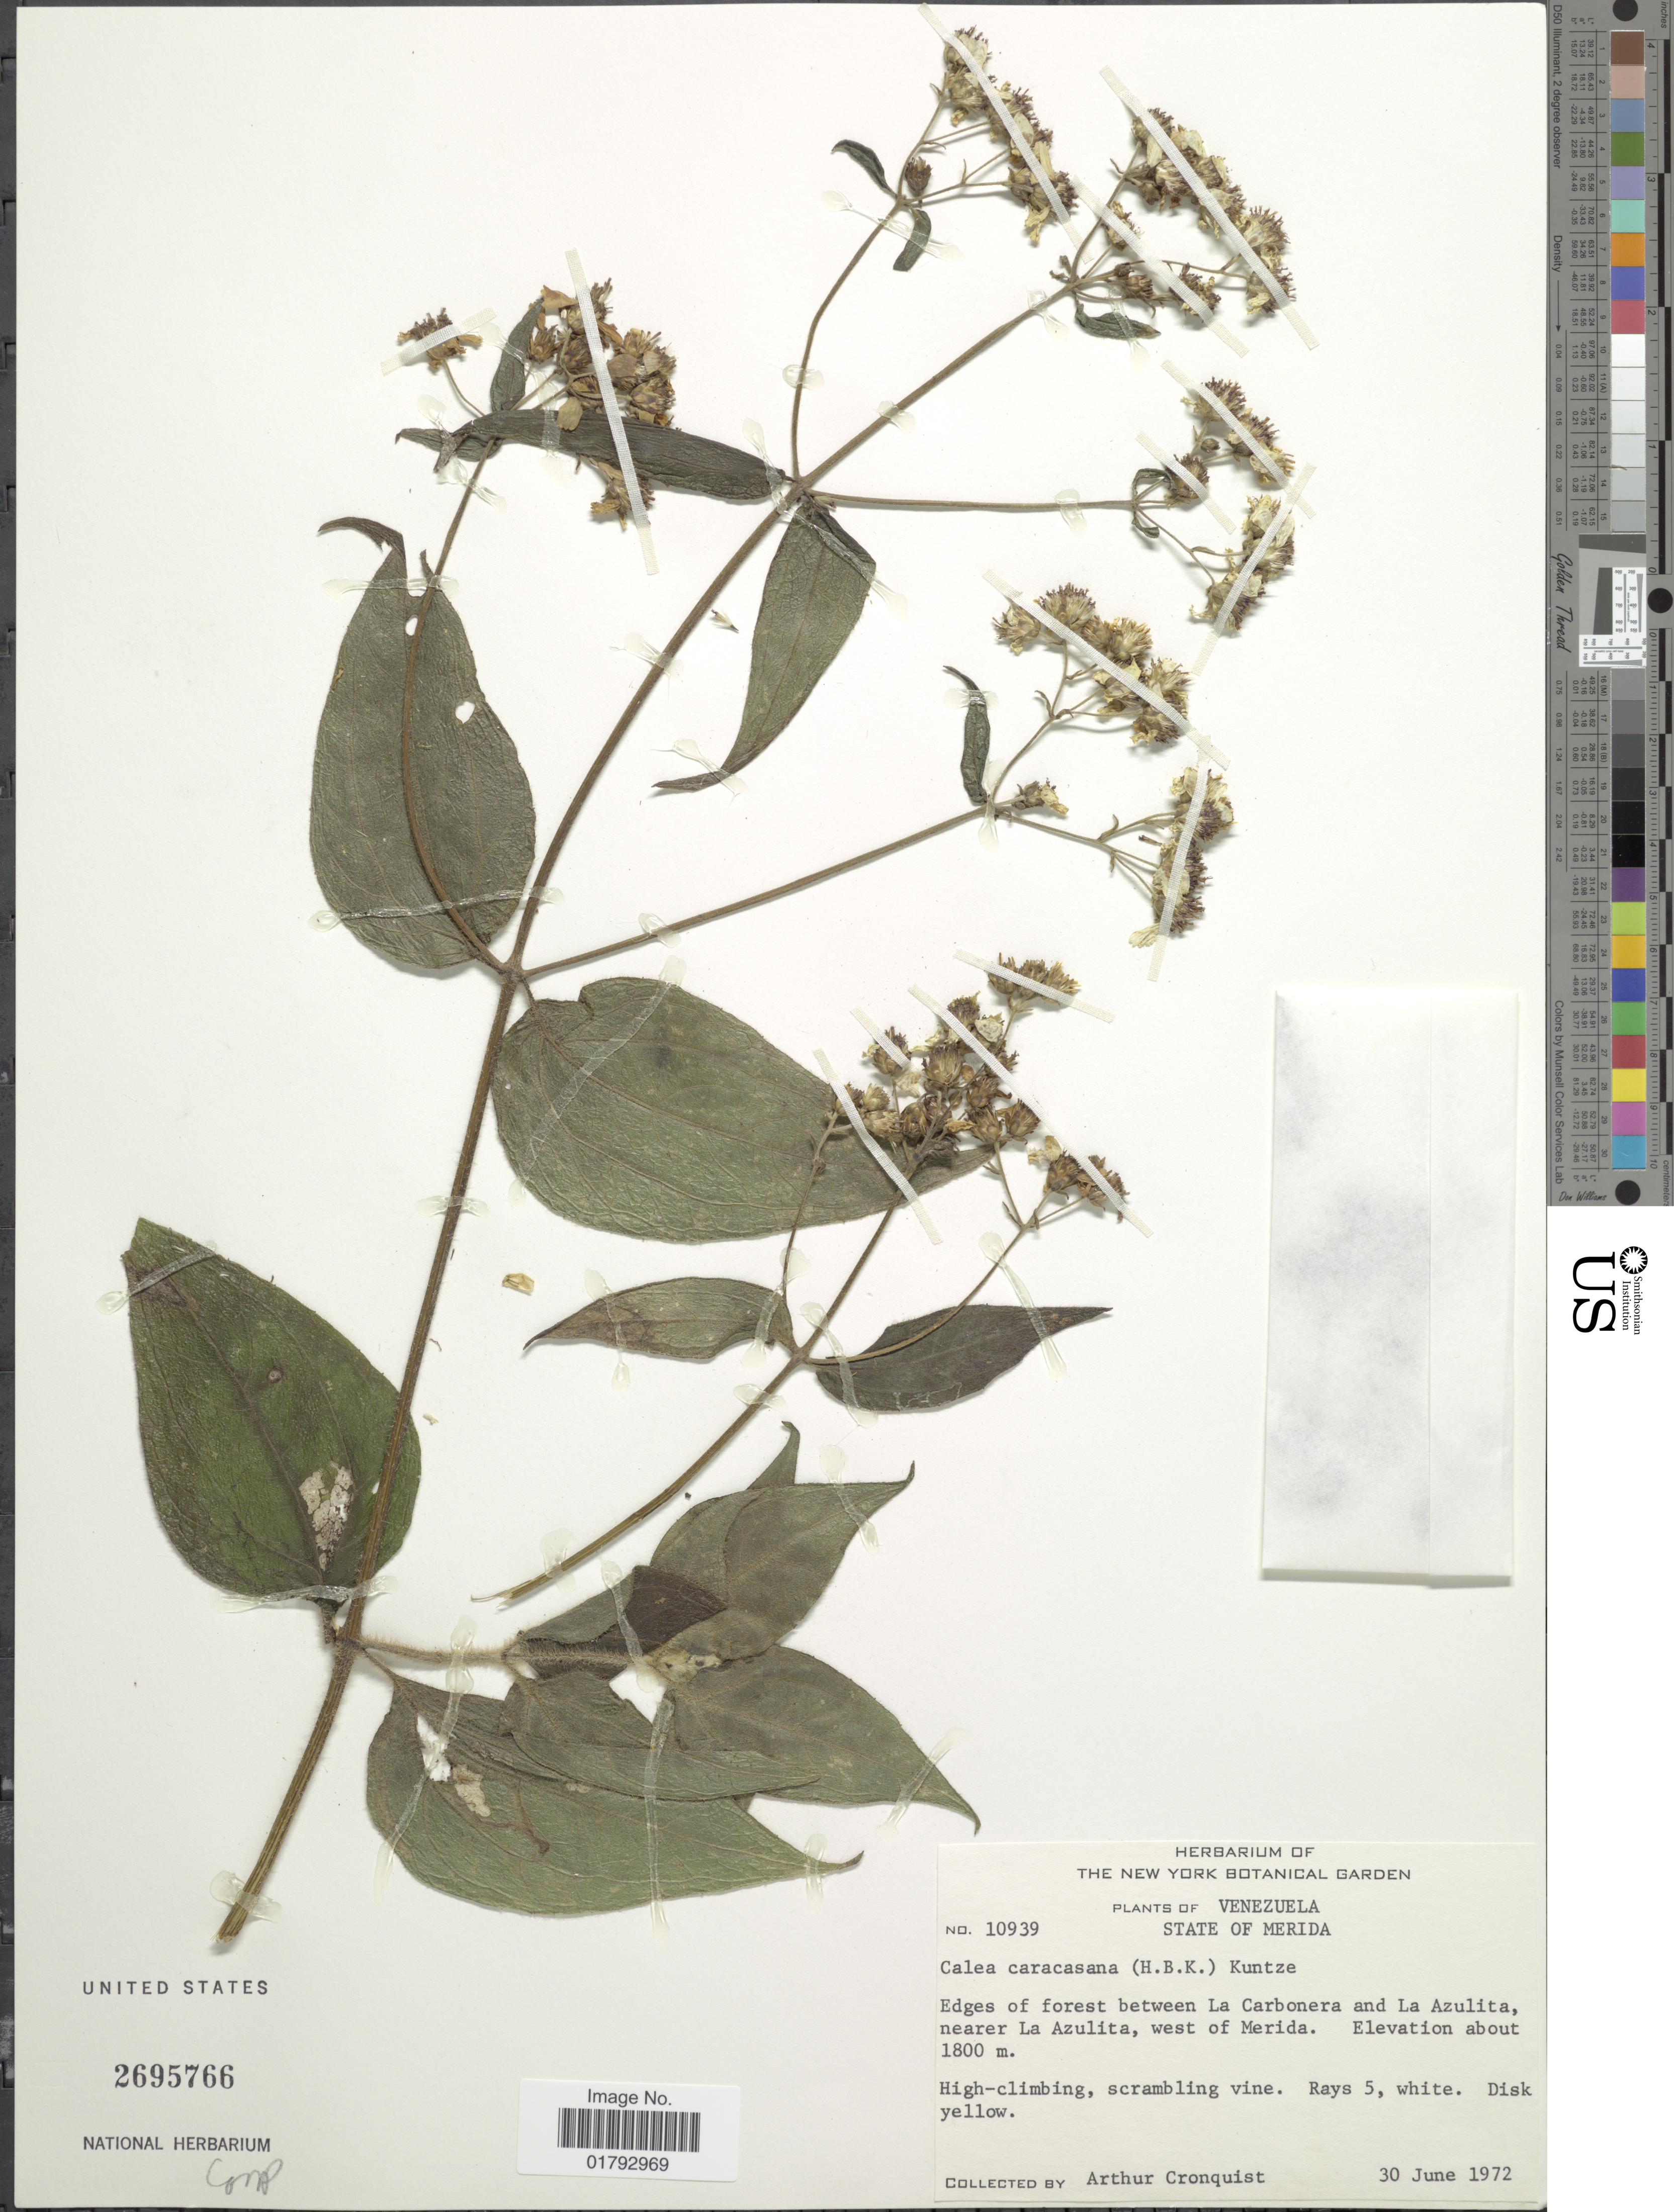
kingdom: Plantae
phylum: Tracheophyta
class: Magnoliopsida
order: Asterales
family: Asteraceae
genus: Alloispermum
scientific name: Alloispermum caracasanum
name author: (Kunth) H. Rob.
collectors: A. J. Cronquist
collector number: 10939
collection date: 1972-06-30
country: Venezuela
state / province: Mérida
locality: State of Merida, Edges of forest between La Carbonera and La Azulita, nearer La Azulita, west of Merida.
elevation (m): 1800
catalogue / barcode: US 2695766